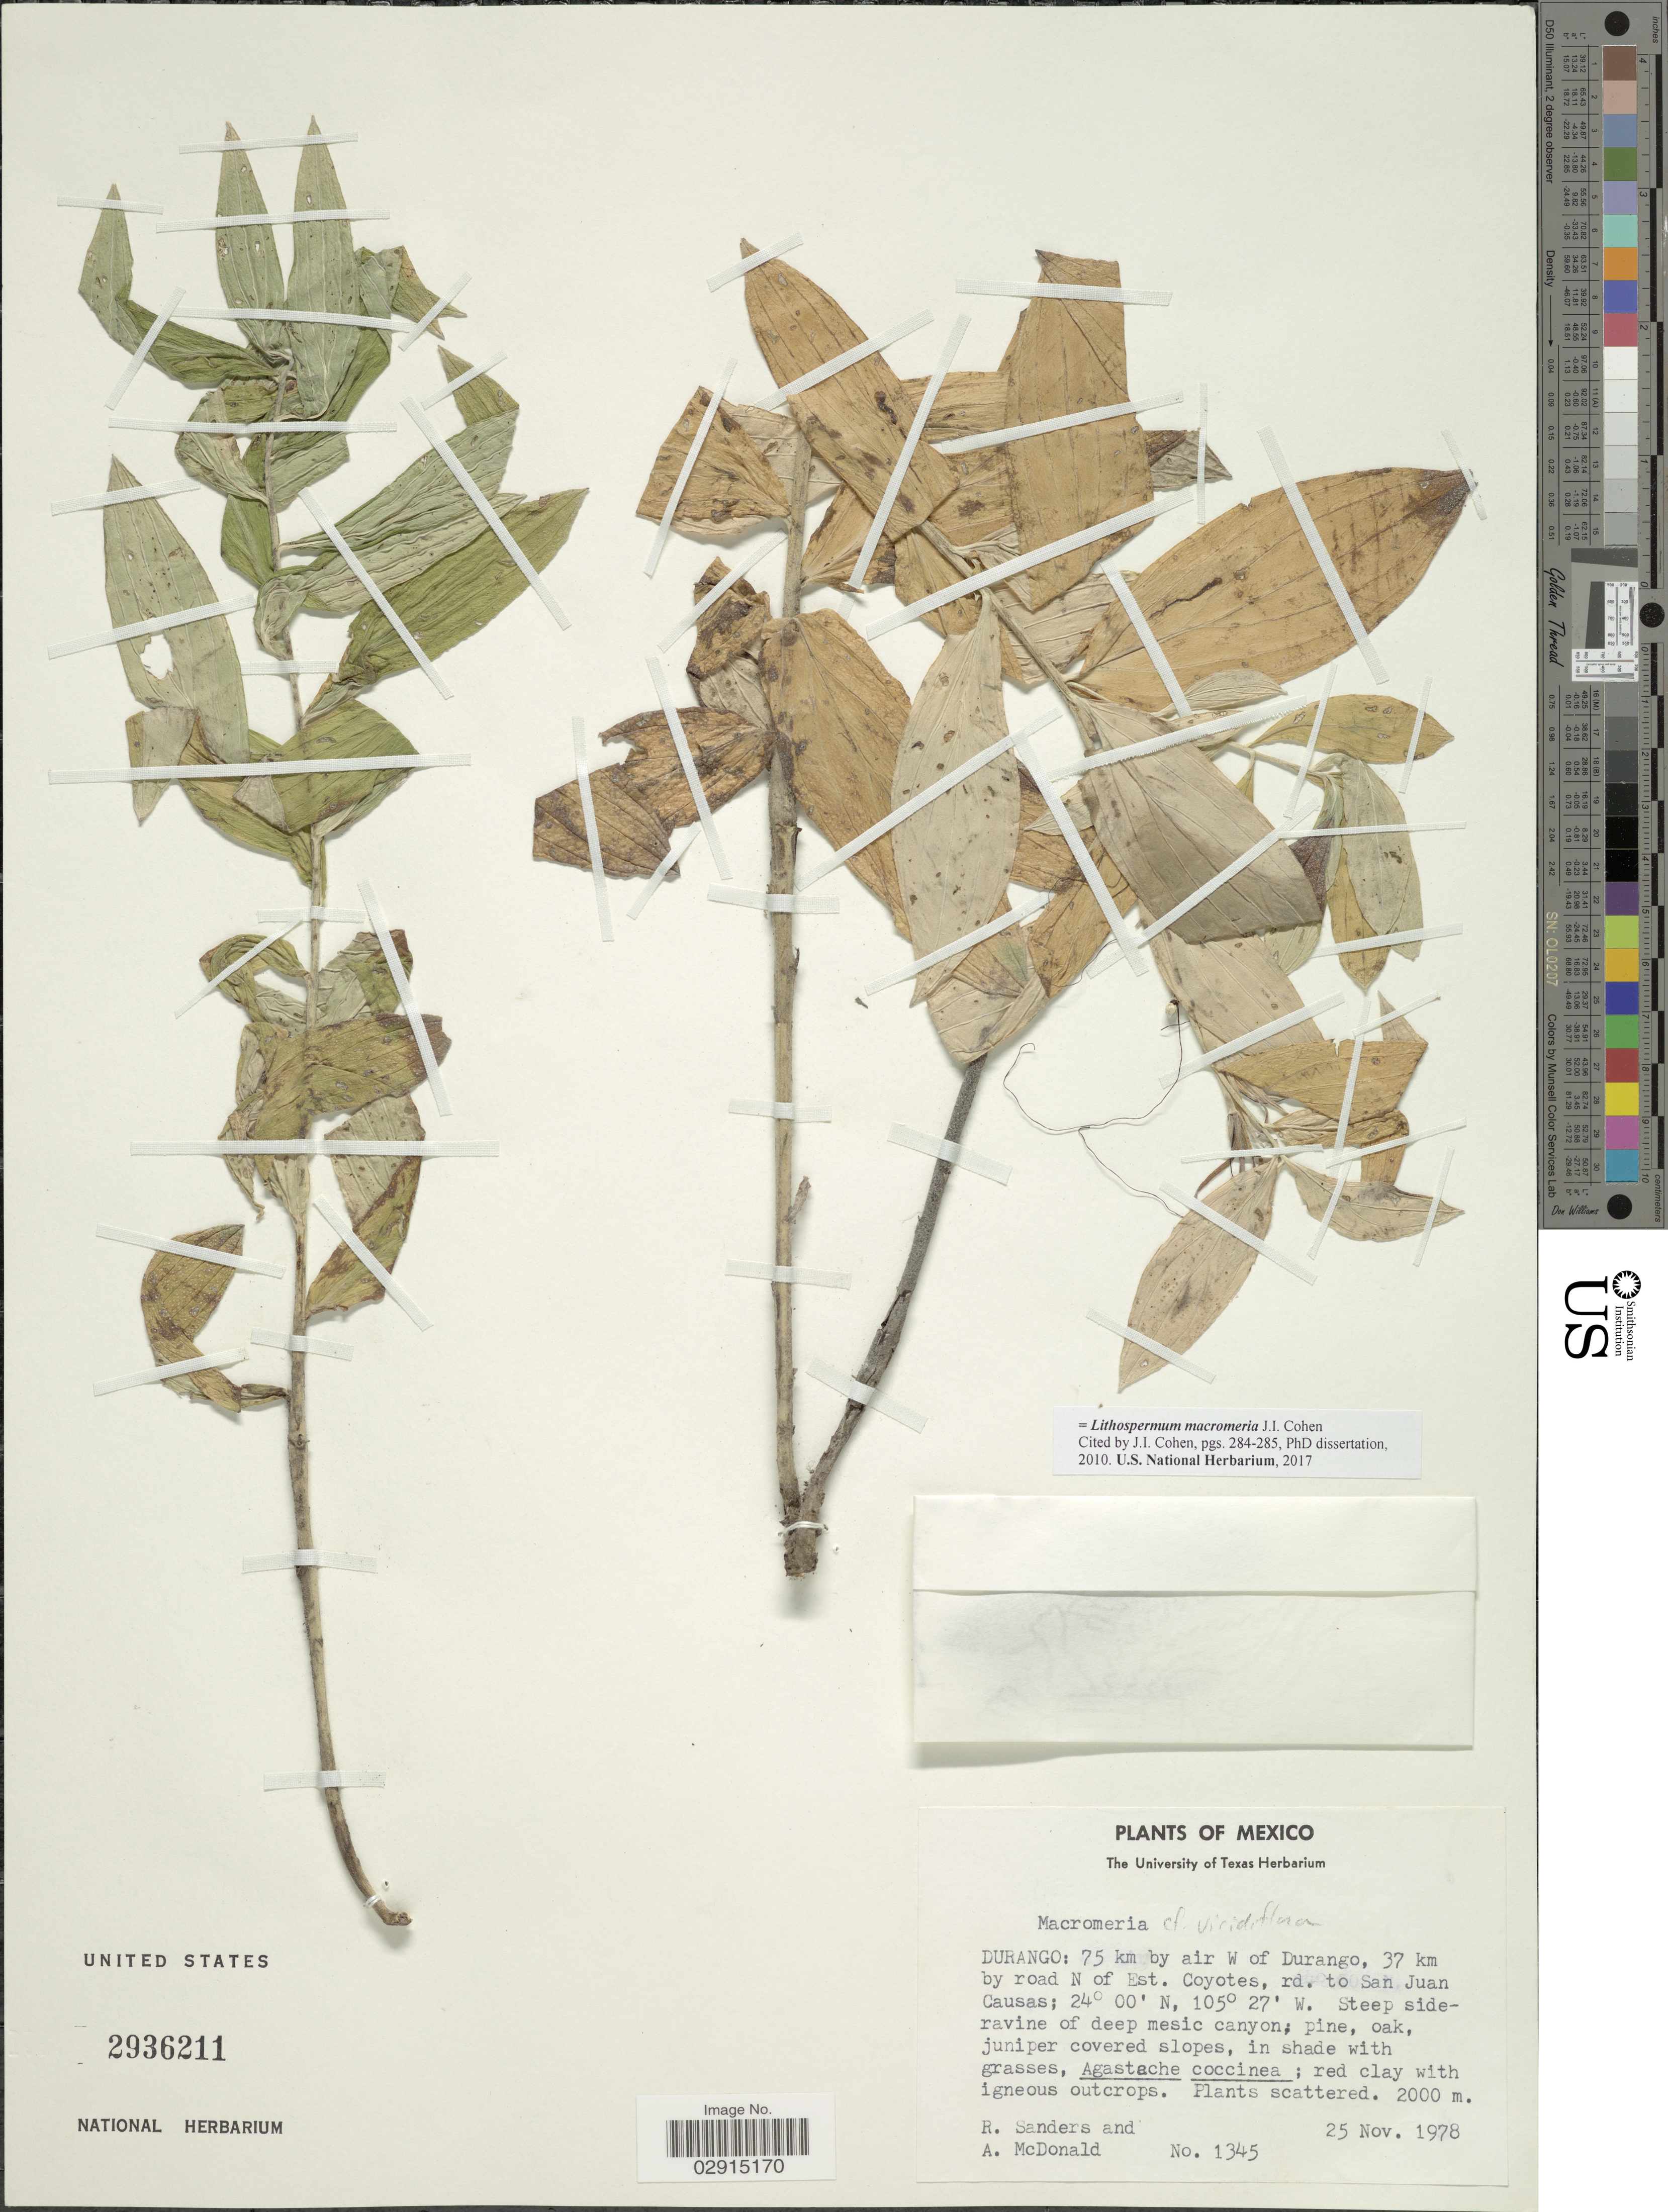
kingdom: Plantae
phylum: Tracheophyta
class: Magnoliopsida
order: Boraginales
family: Boraginaceae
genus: Lithospermum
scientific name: Lithospermum macromeria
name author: Cohen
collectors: R. Sanders & A. McDonald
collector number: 1345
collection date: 1978-11-25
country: Mexico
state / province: Durango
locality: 75 km by air W of Durango, 37 km by road N of Est. Coyotes, rd. to San Juan Causas.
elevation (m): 2000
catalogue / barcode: US 2936211